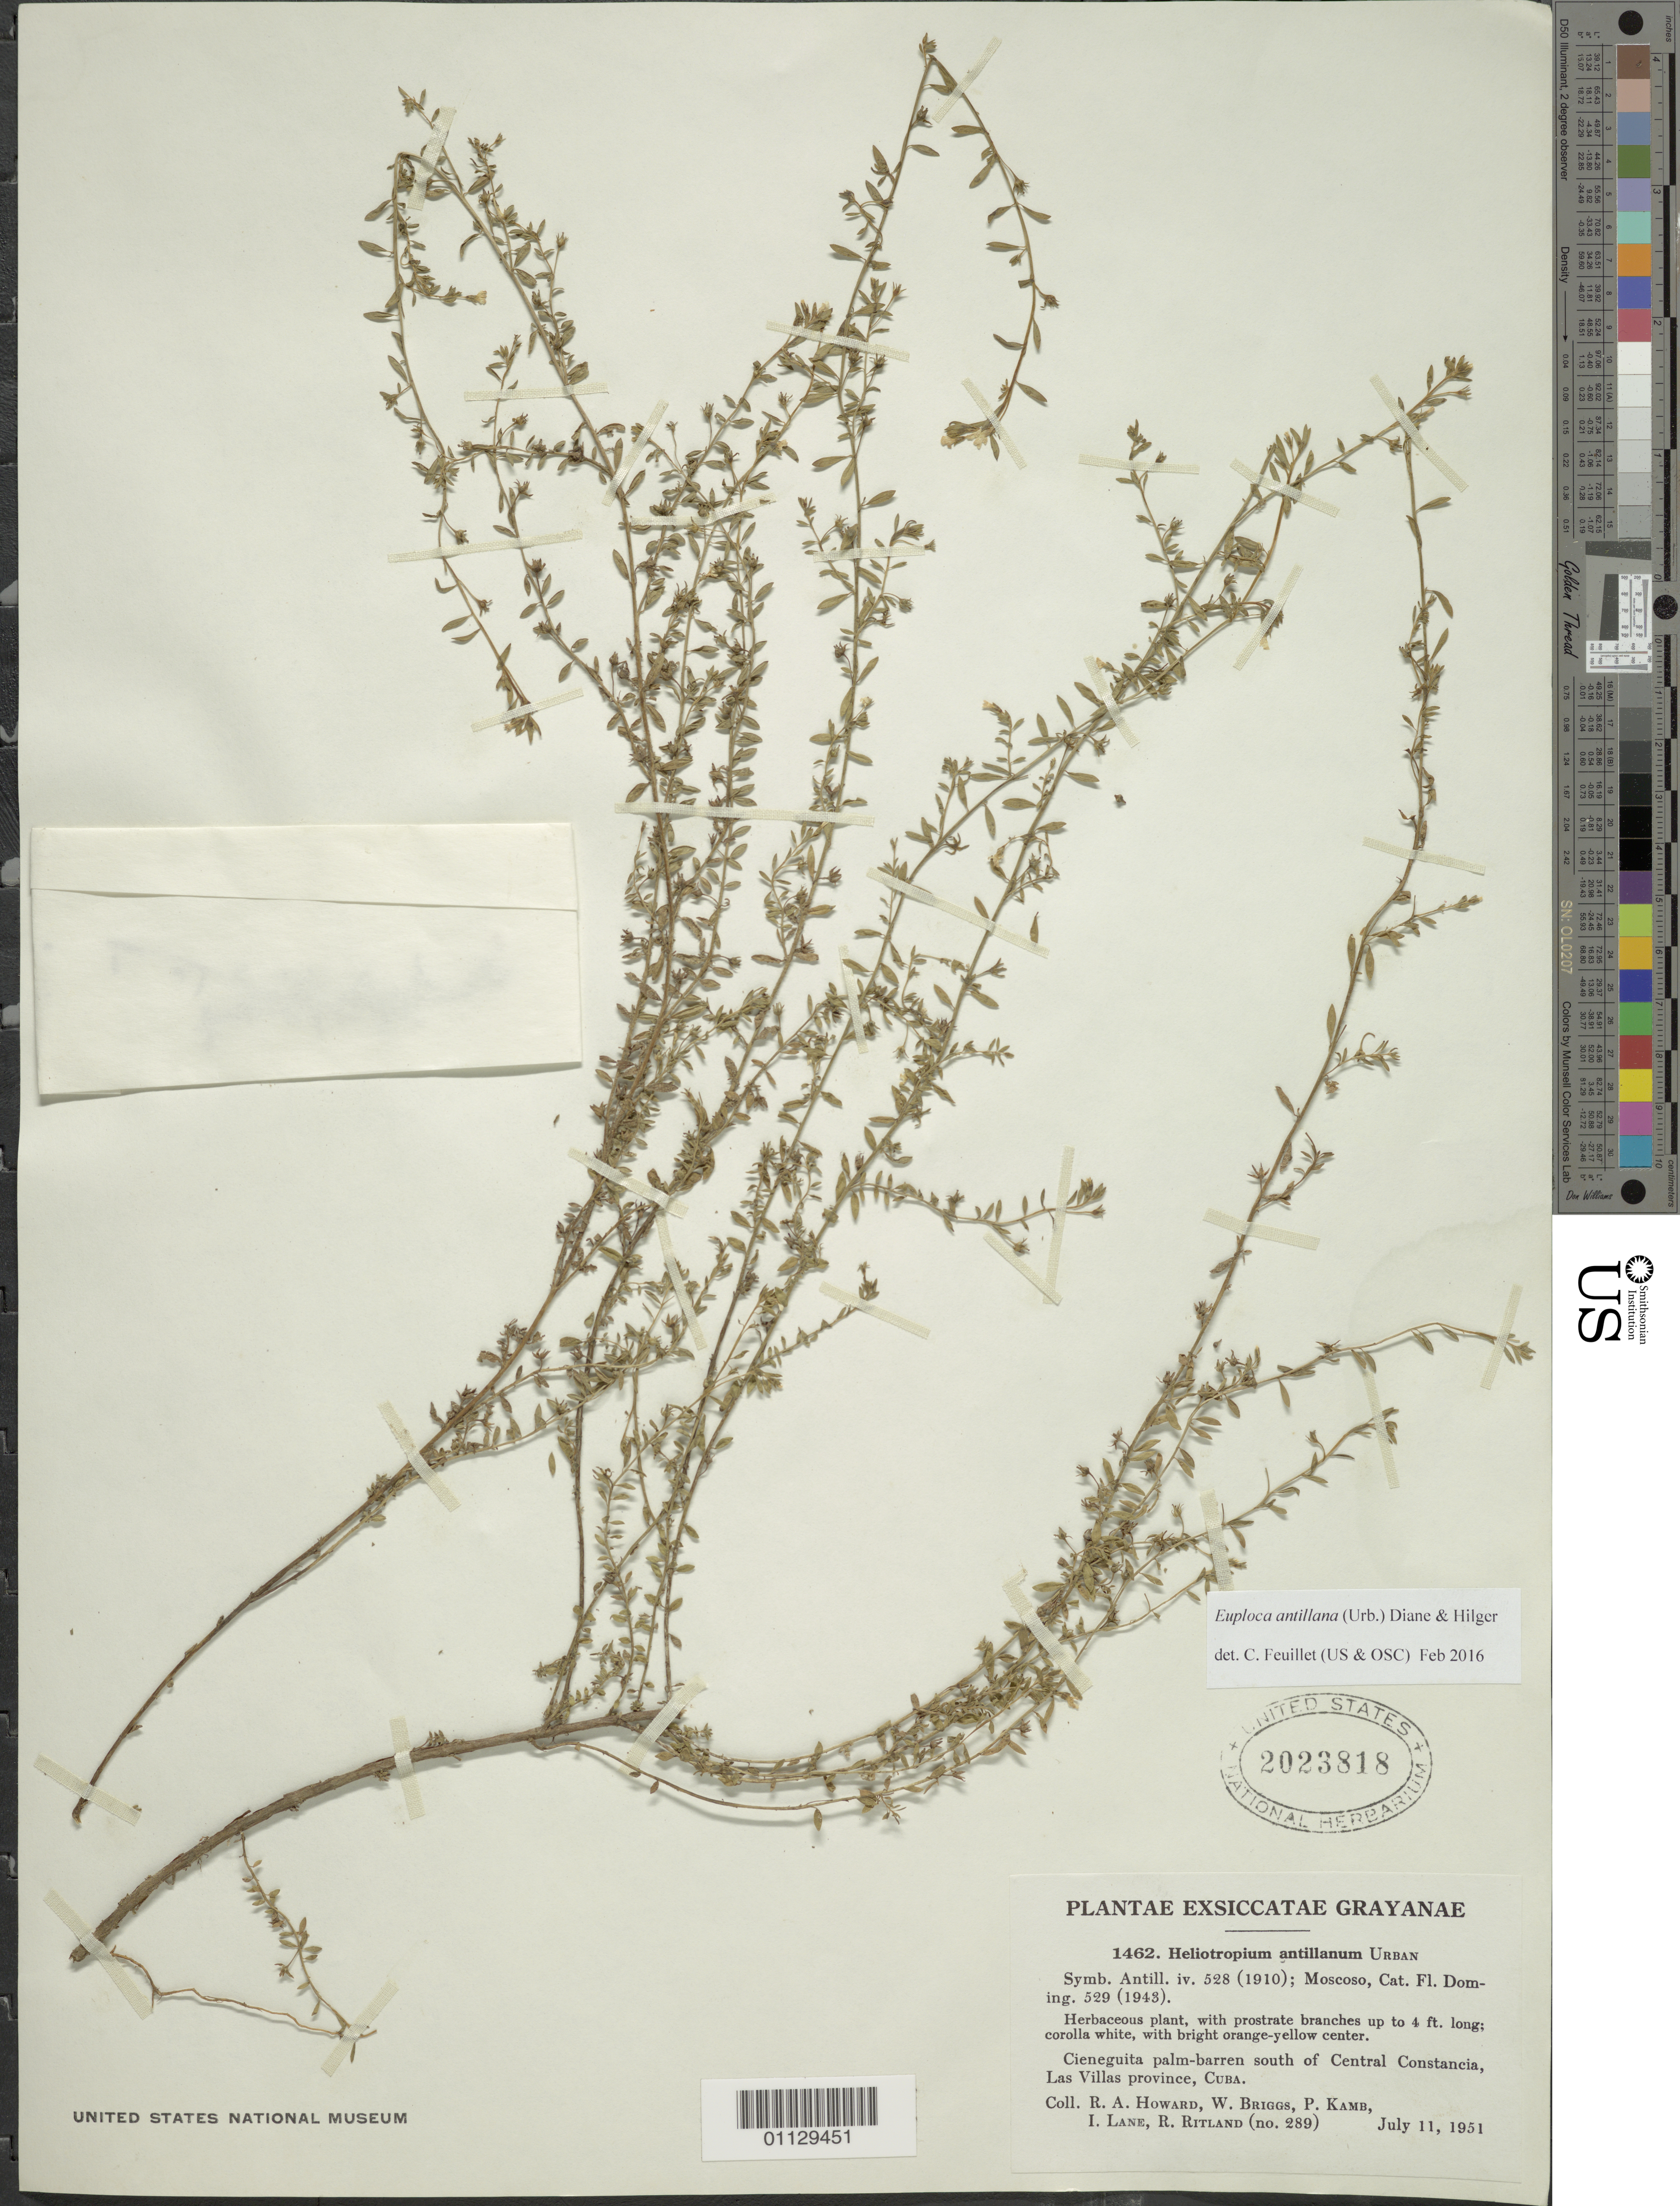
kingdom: Plantae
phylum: Tracheophyta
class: Magnoliopsida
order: Boraginales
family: Heliotropiaceae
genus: Euploca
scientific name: Euploca antillana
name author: (Urb.) Diane & Hilger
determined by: Feuillet, C.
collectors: R. A. Howard, W. Briggs, P. Kamb, I. Lane & R. Ritland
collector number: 1462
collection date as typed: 11 Jul 1951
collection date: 1951-07-11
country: Cuba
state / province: Las Villas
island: Cuba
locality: Cieneguita palm barren south of Central Constancia, Las Villas province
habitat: Cieneguita palm barren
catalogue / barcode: US 2023818